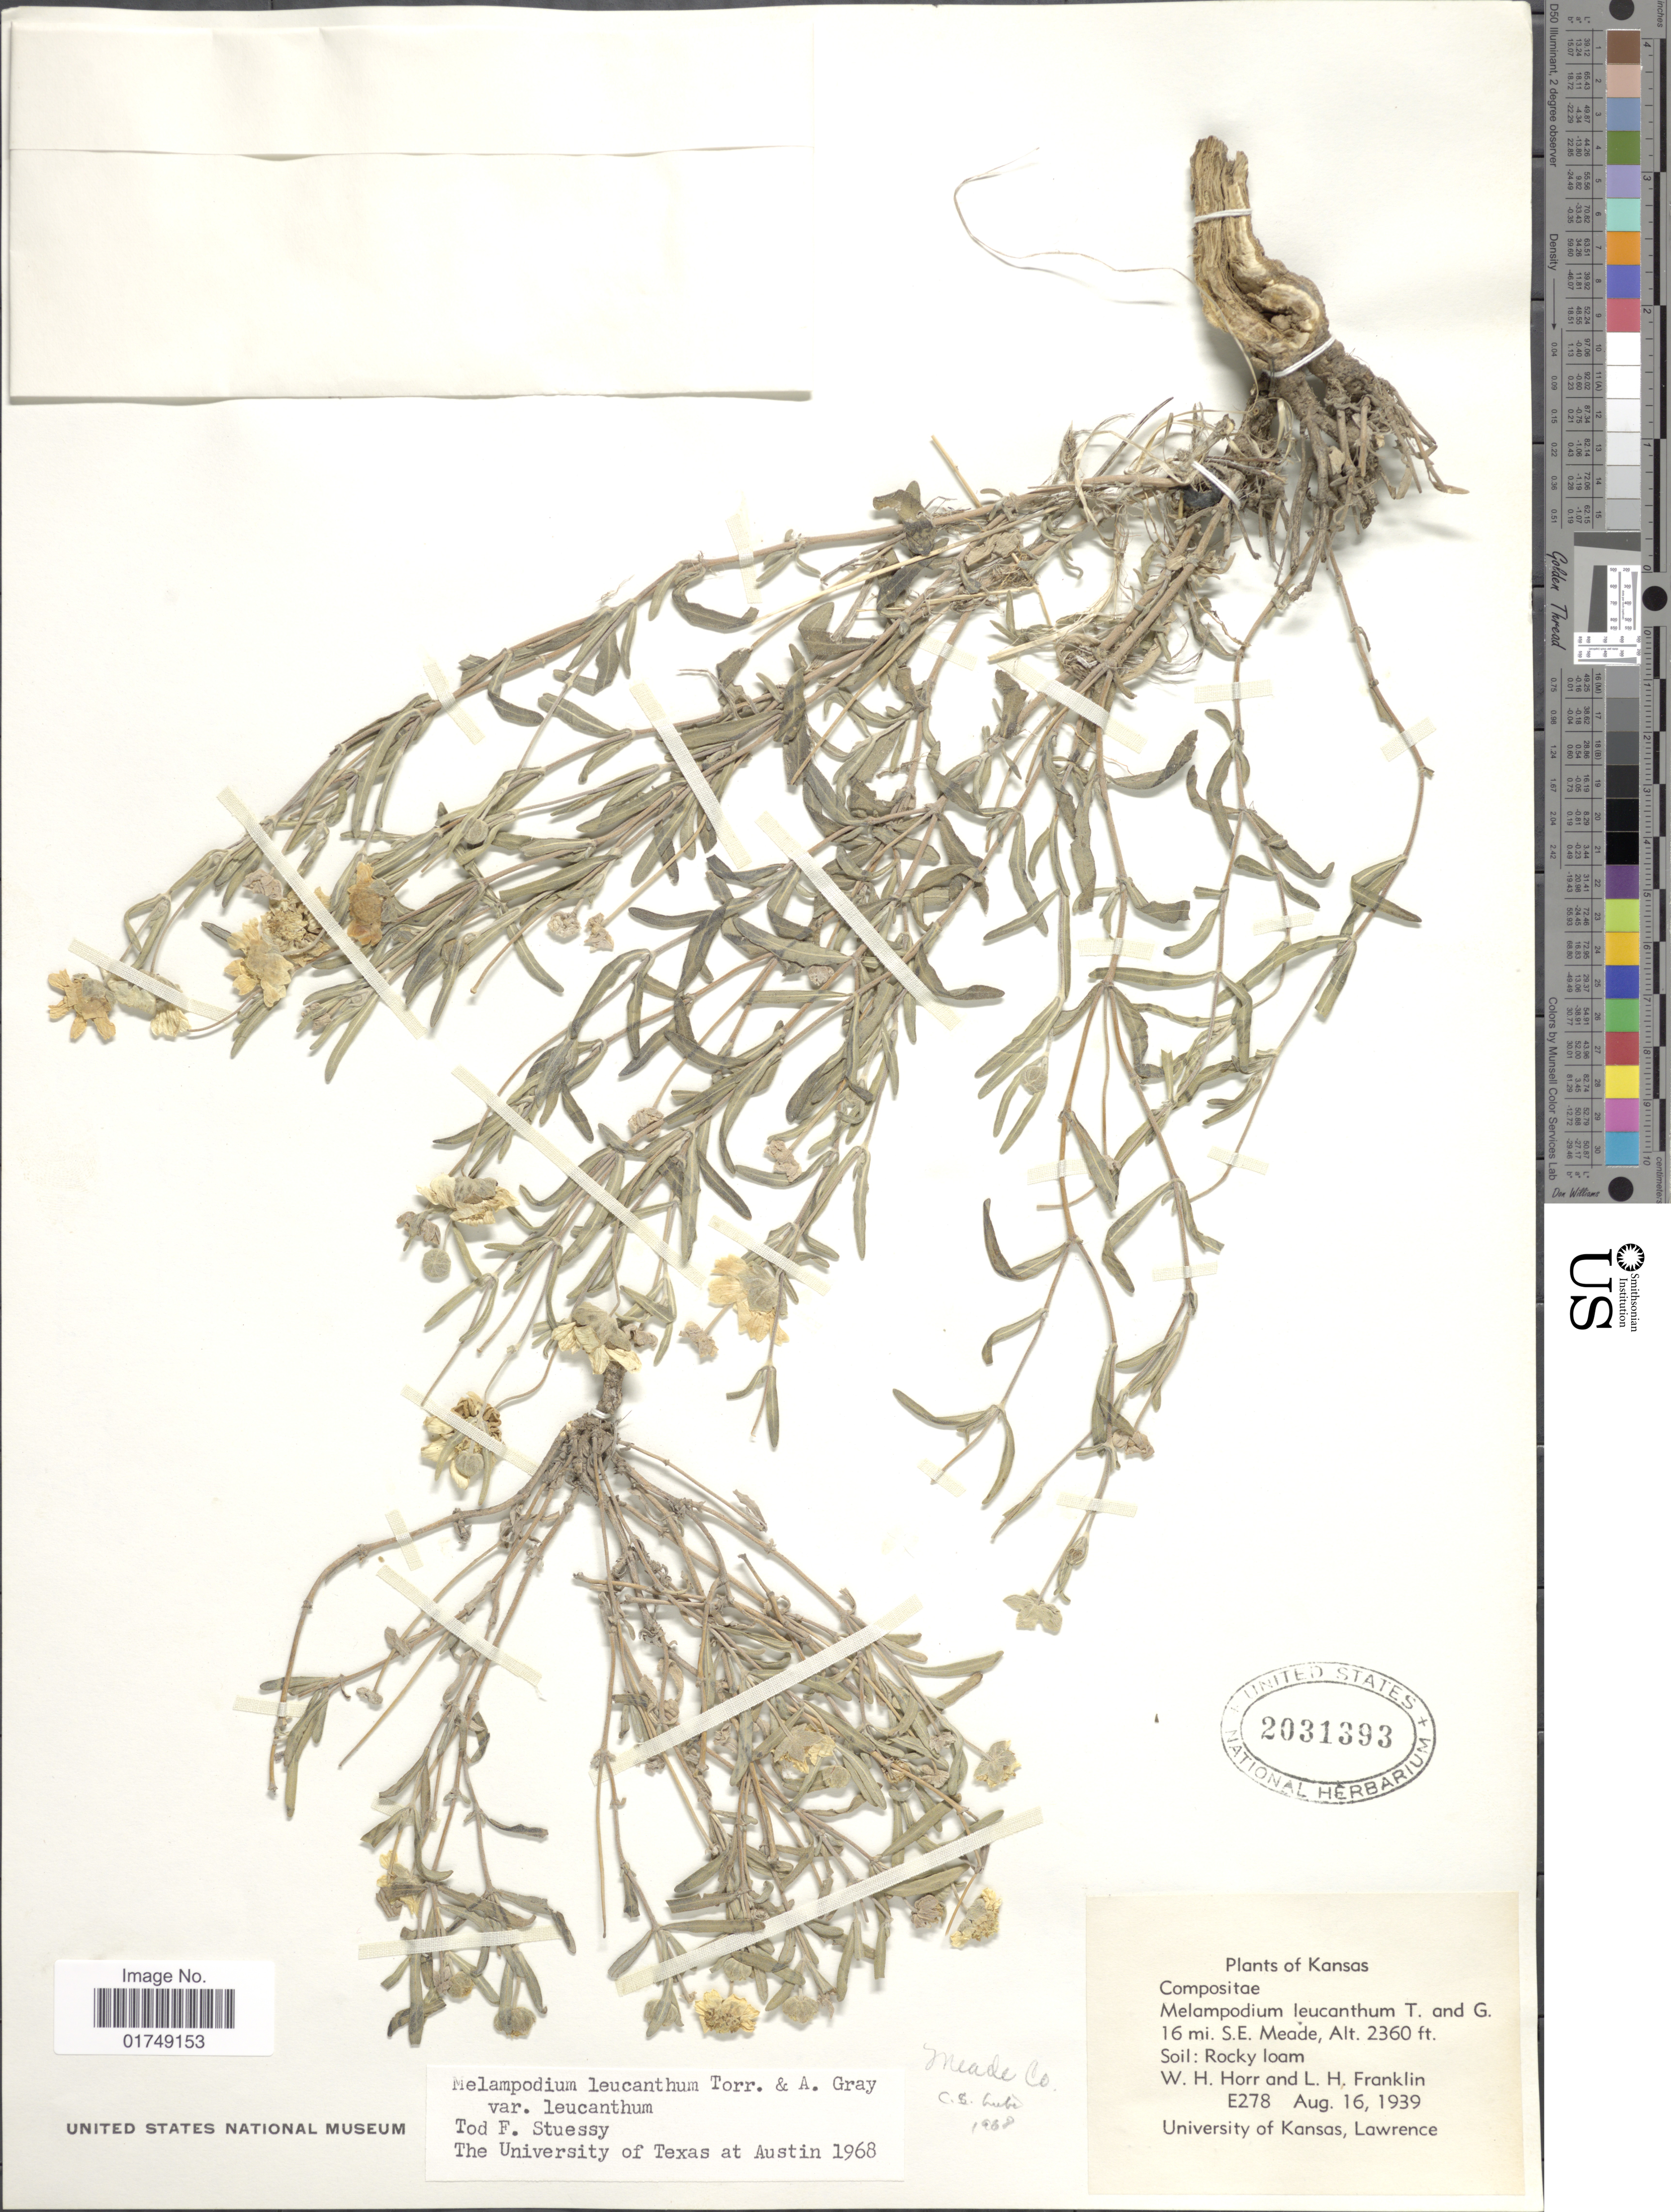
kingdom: Plantae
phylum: Tracheophyta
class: Magnoliopsida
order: Asterales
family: Asteraceae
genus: Melampodium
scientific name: Melampodium leucanthum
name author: Torr. & A. Gray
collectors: W. H. Horr & L. H. Franklin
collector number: E278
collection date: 1939-08-16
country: United States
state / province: Kansas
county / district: Meade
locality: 16 mi S.E. Meade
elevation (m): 719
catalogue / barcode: US 2031393